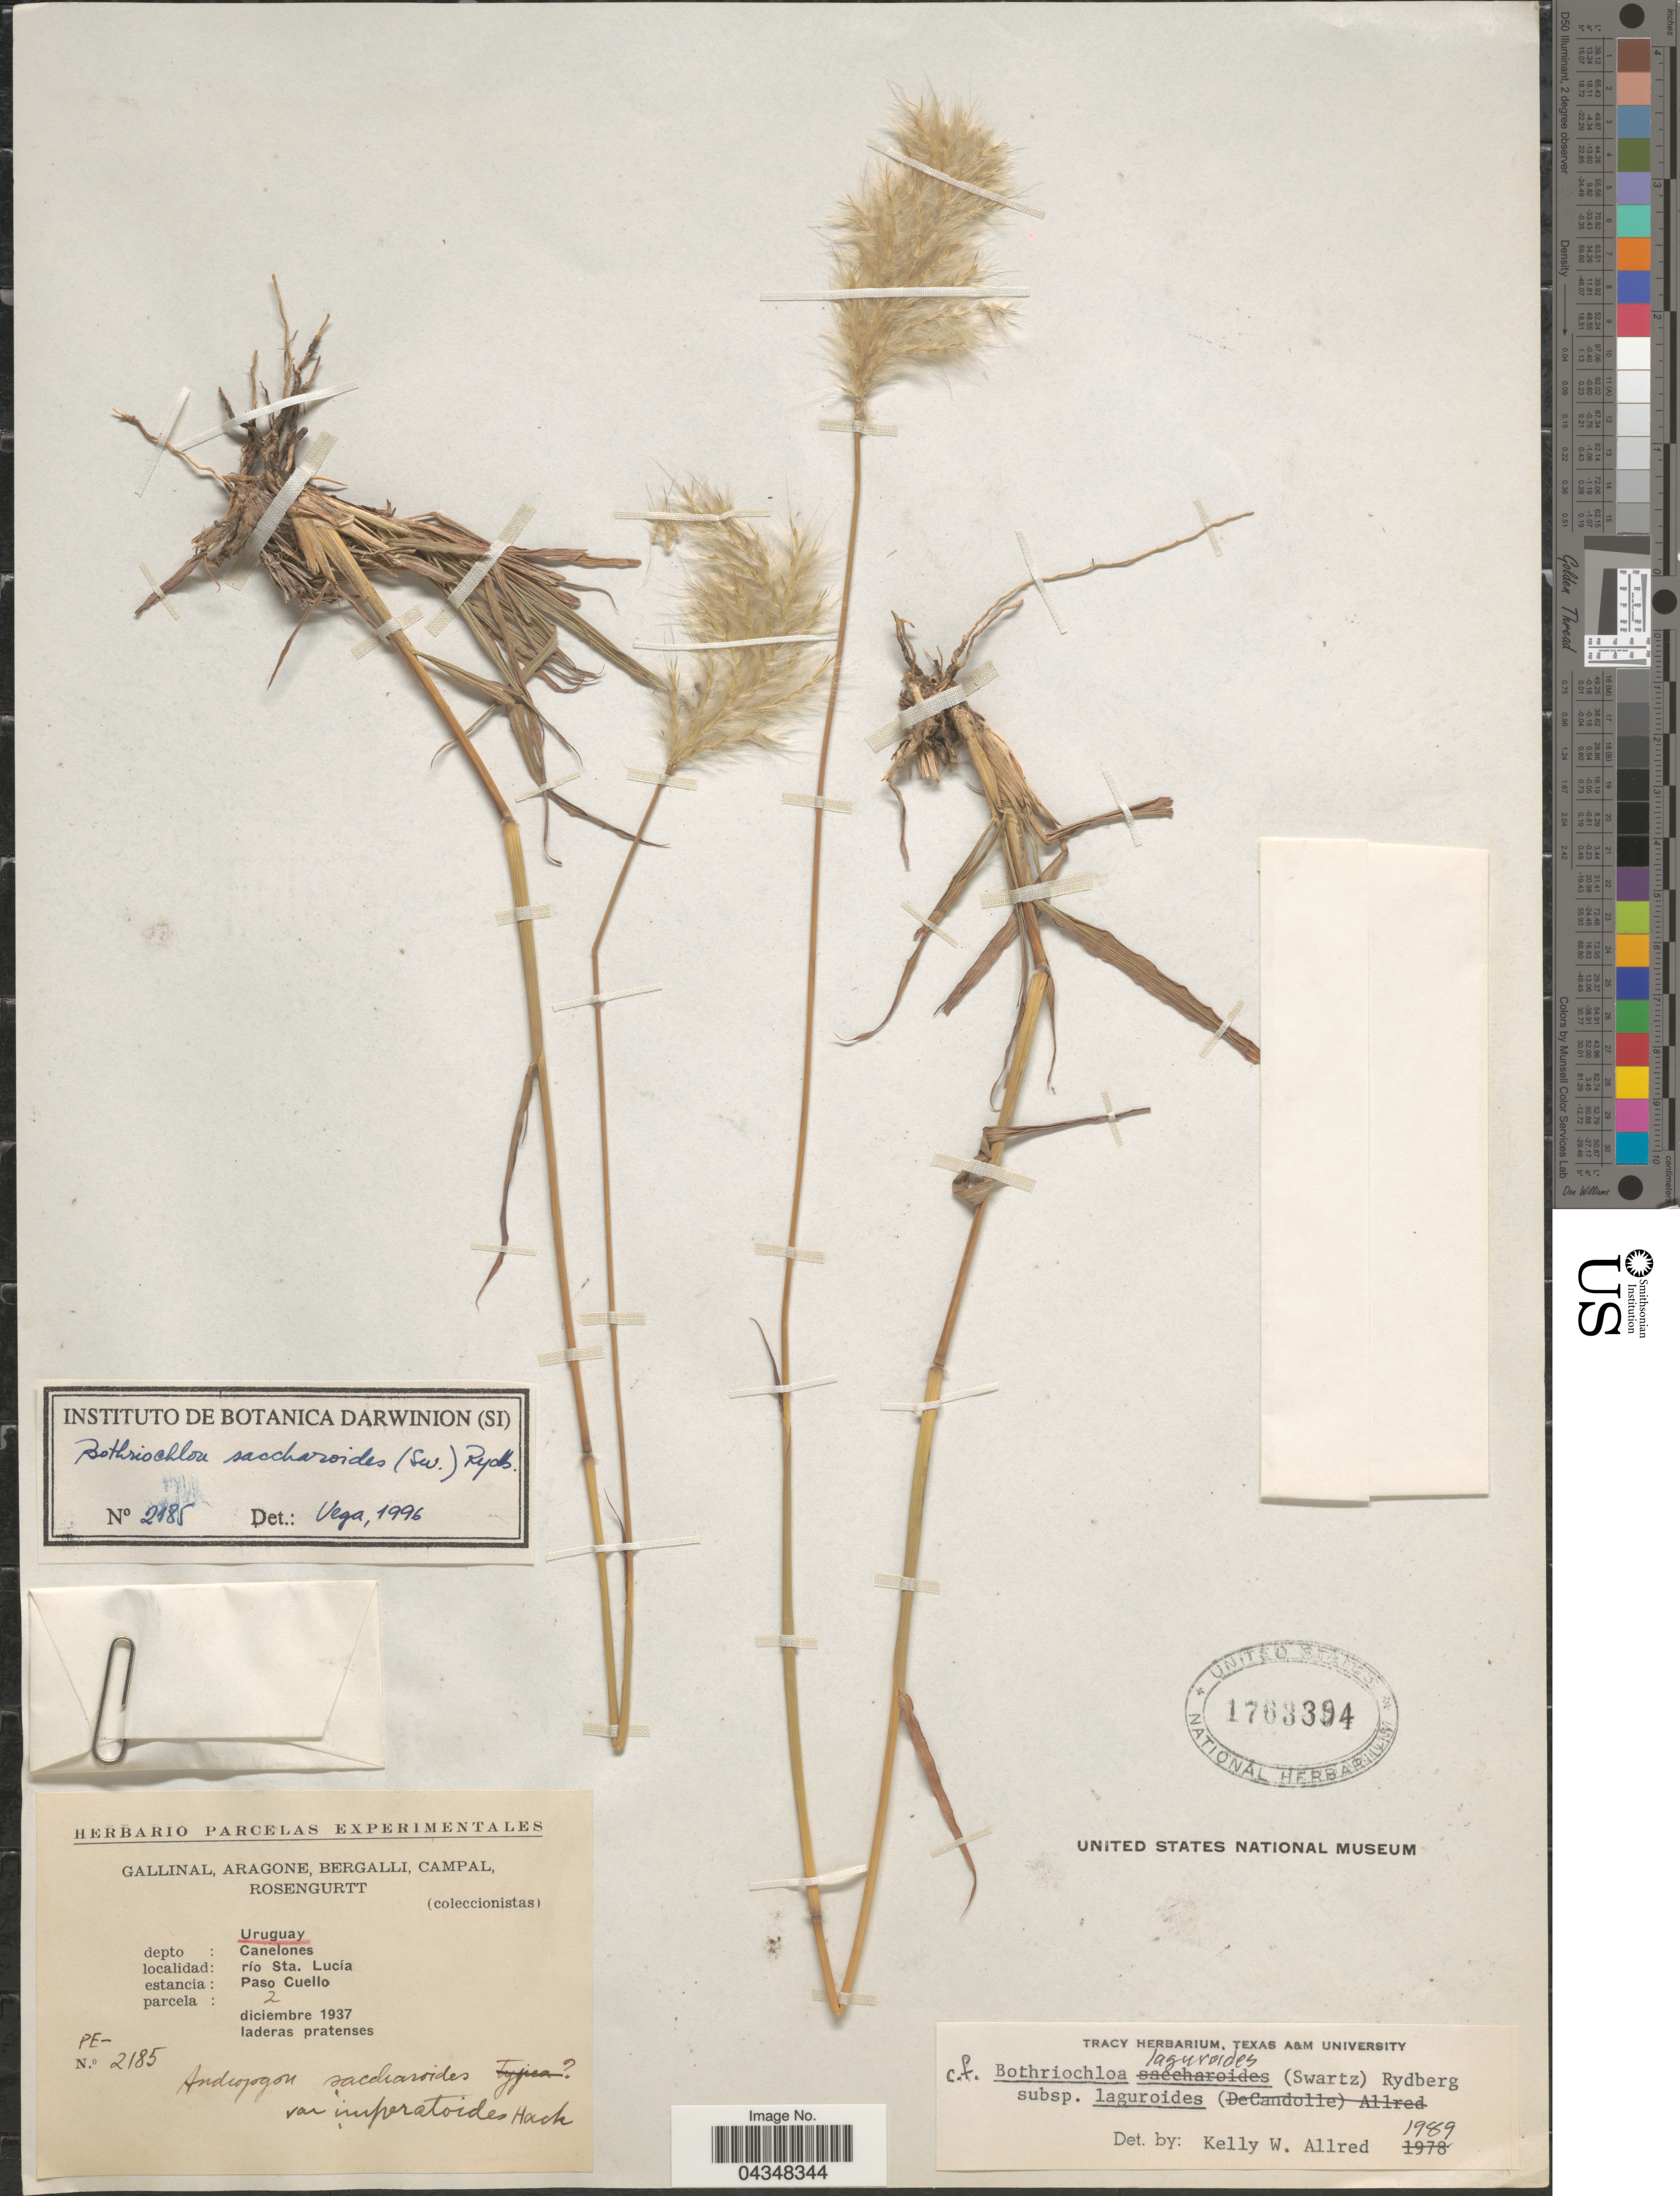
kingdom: Plantae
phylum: Tracheophyta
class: Liliopsida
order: Poales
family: Poaceae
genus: Bothriochloa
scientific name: Bothriochloa saccharoides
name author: (Sw.) Rydb.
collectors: -. Gallinal, -- Aragone, -- Bergalli, -- Campal & Rosengurtt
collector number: PE-2185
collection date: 1937-12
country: Uruguay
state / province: Canelones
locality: Depto: Canelones. Río Sta. Lucía. Estancia: Paso Cuello. Parcela: 2.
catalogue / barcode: US 1763394